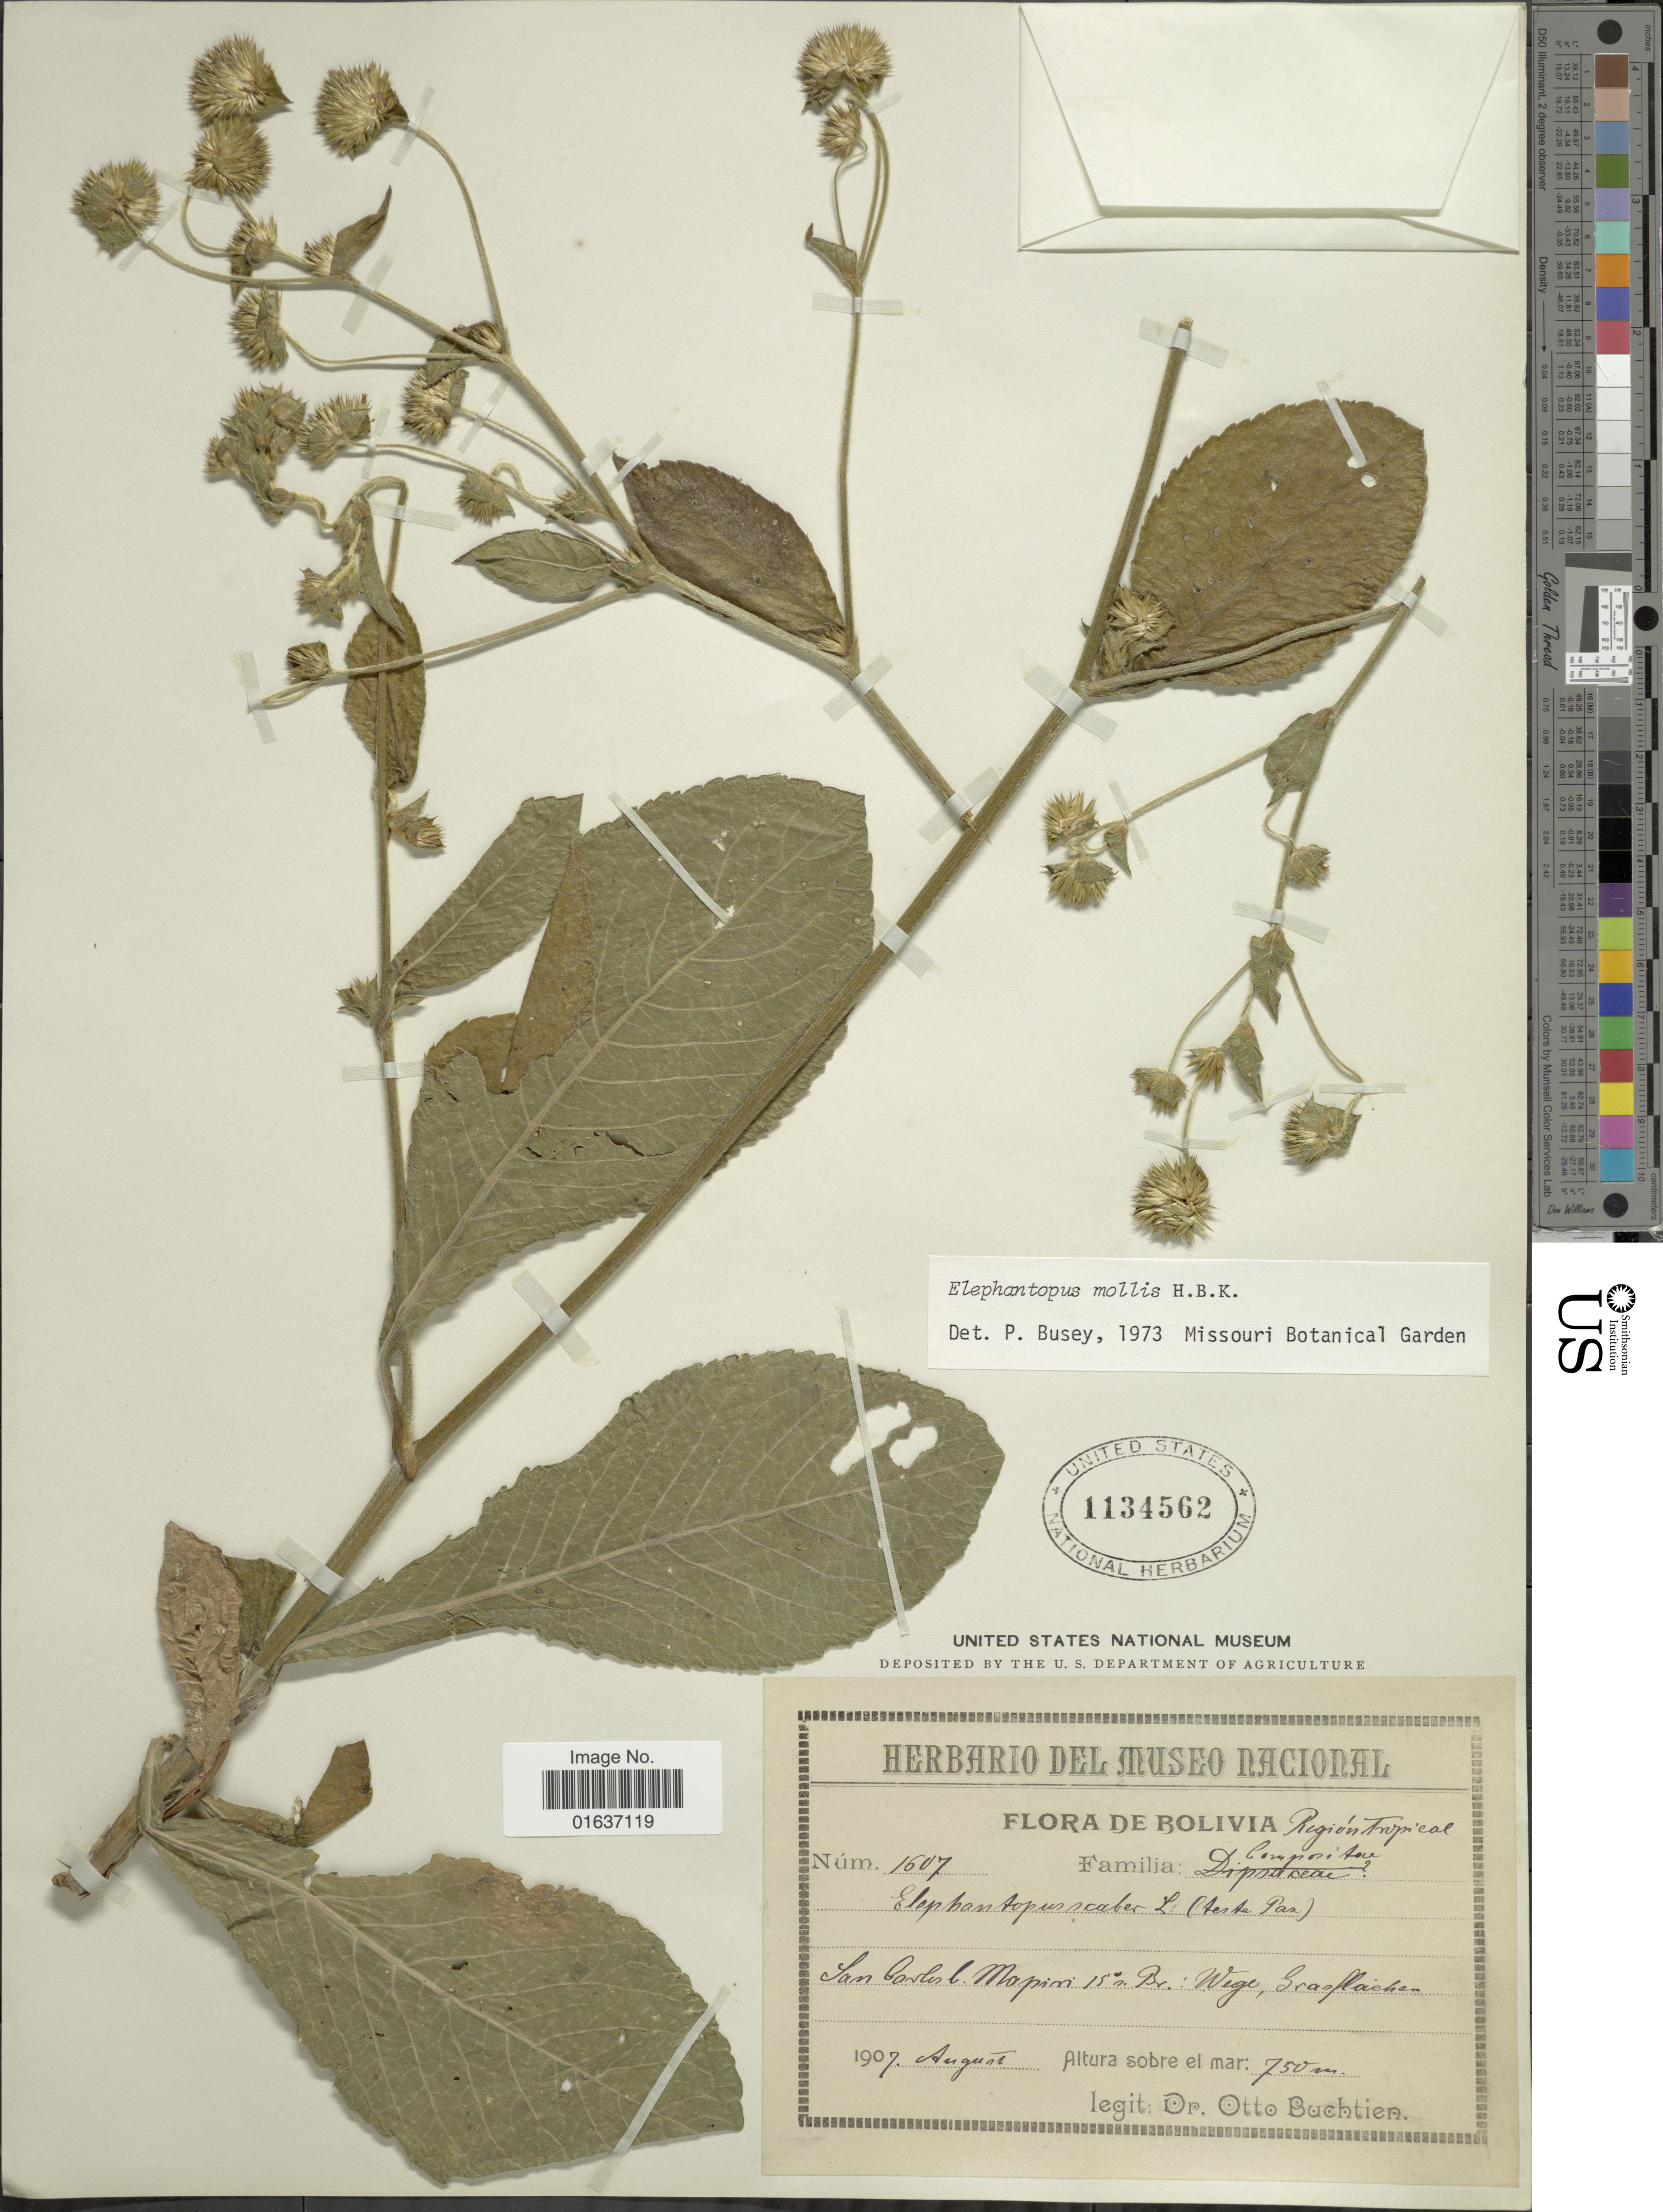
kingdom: Plantae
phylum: Tracheophyta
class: Magnoliopsida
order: Asterales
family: Asteraceae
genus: Elephantopus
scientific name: Elephantopus mollis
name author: Kunth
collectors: O. Buchtien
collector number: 1607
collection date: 1907-08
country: Bolivia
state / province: La Paz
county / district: Mapiri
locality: Región Tropical, San Carlos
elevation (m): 750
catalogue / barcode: US 1134562